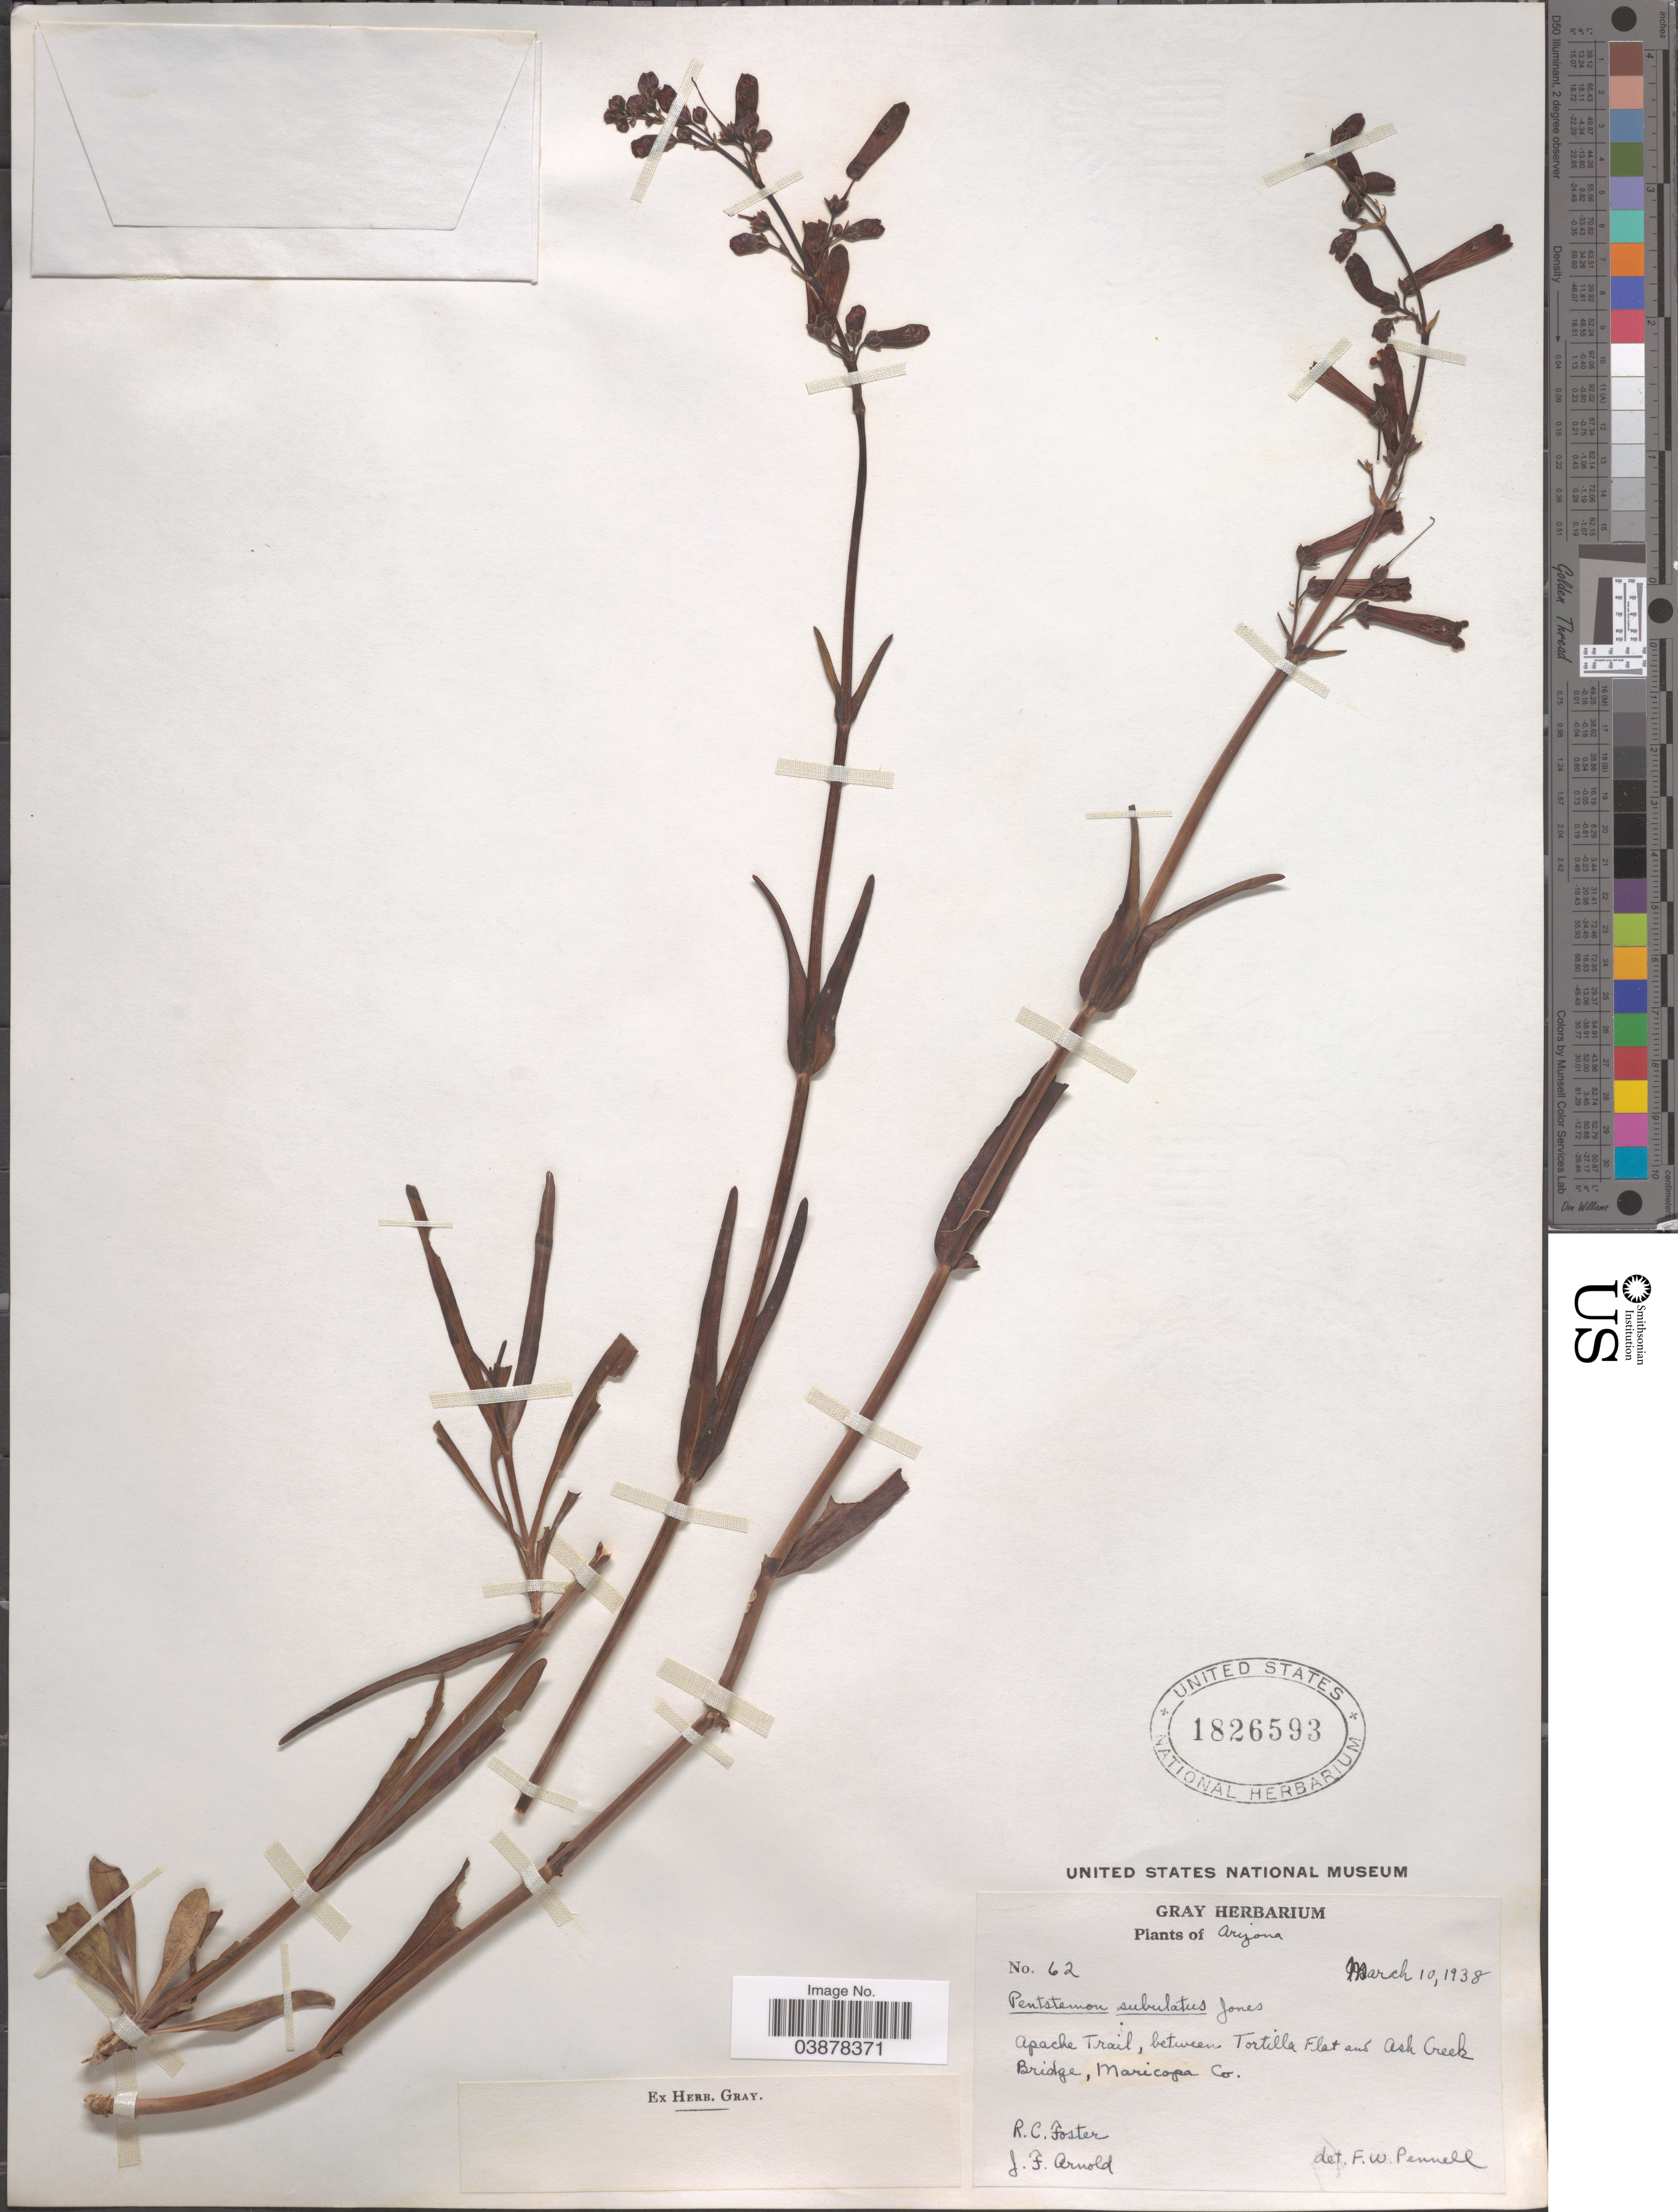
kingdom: Plantae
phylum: Tracheophyta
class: Magnoliopsida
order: Lamiales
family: Plantaginaceae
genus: Penstemon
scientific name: Penstemon subulatus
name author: M.E. Jones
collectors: R. C. Foster & J. F. Arnold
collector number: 62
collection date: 1938-03-10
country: United States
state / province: Arizona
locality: Apache Trail, between Tortilla Flat and Ash Creek Bridge, Maricopa Co.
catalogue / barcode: US 1826593